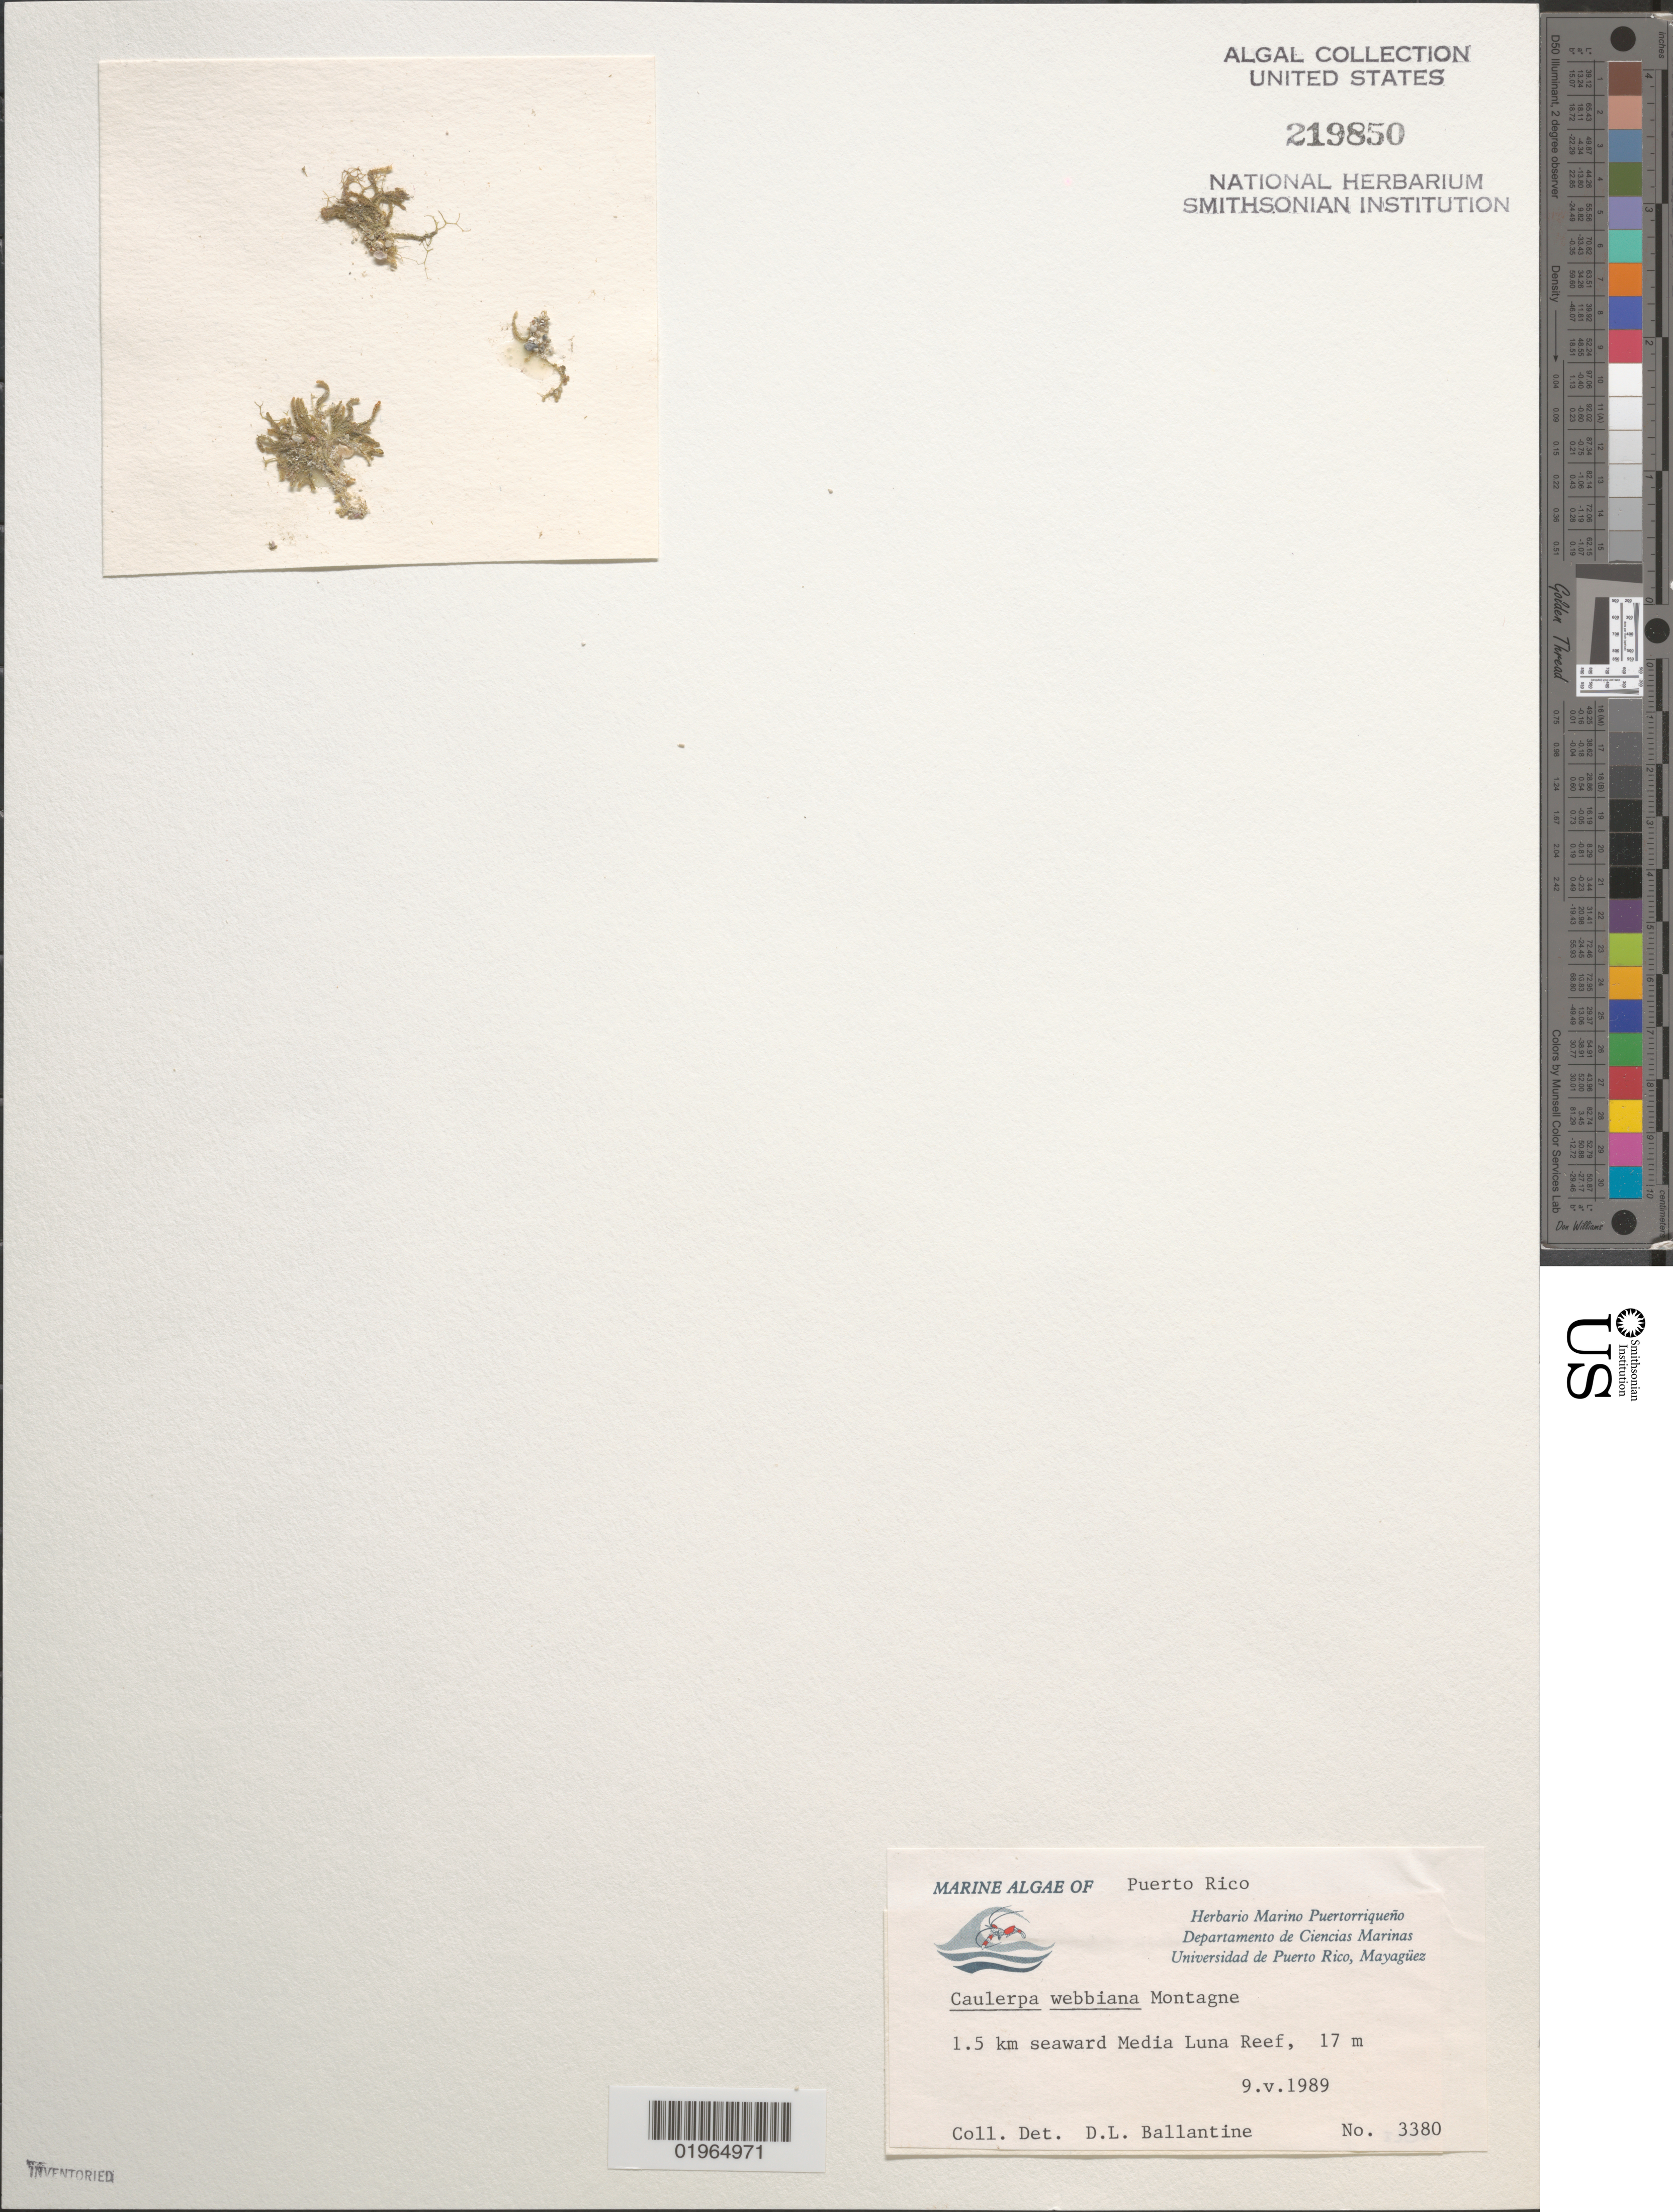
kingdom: Plantae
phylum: Chlorophyta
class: Ulvophyceae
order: Bryopsidales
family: Caulerpaceae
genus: Caulerpa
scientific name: Caulerpa webbiana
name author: Mont.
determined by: Ballantine, D. L.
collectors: D.L. Ballantine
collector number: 3380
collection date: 1989-05-09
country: Puerto Rico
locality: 1.5 km seaward Media Luna Reef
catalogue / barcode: US 219850